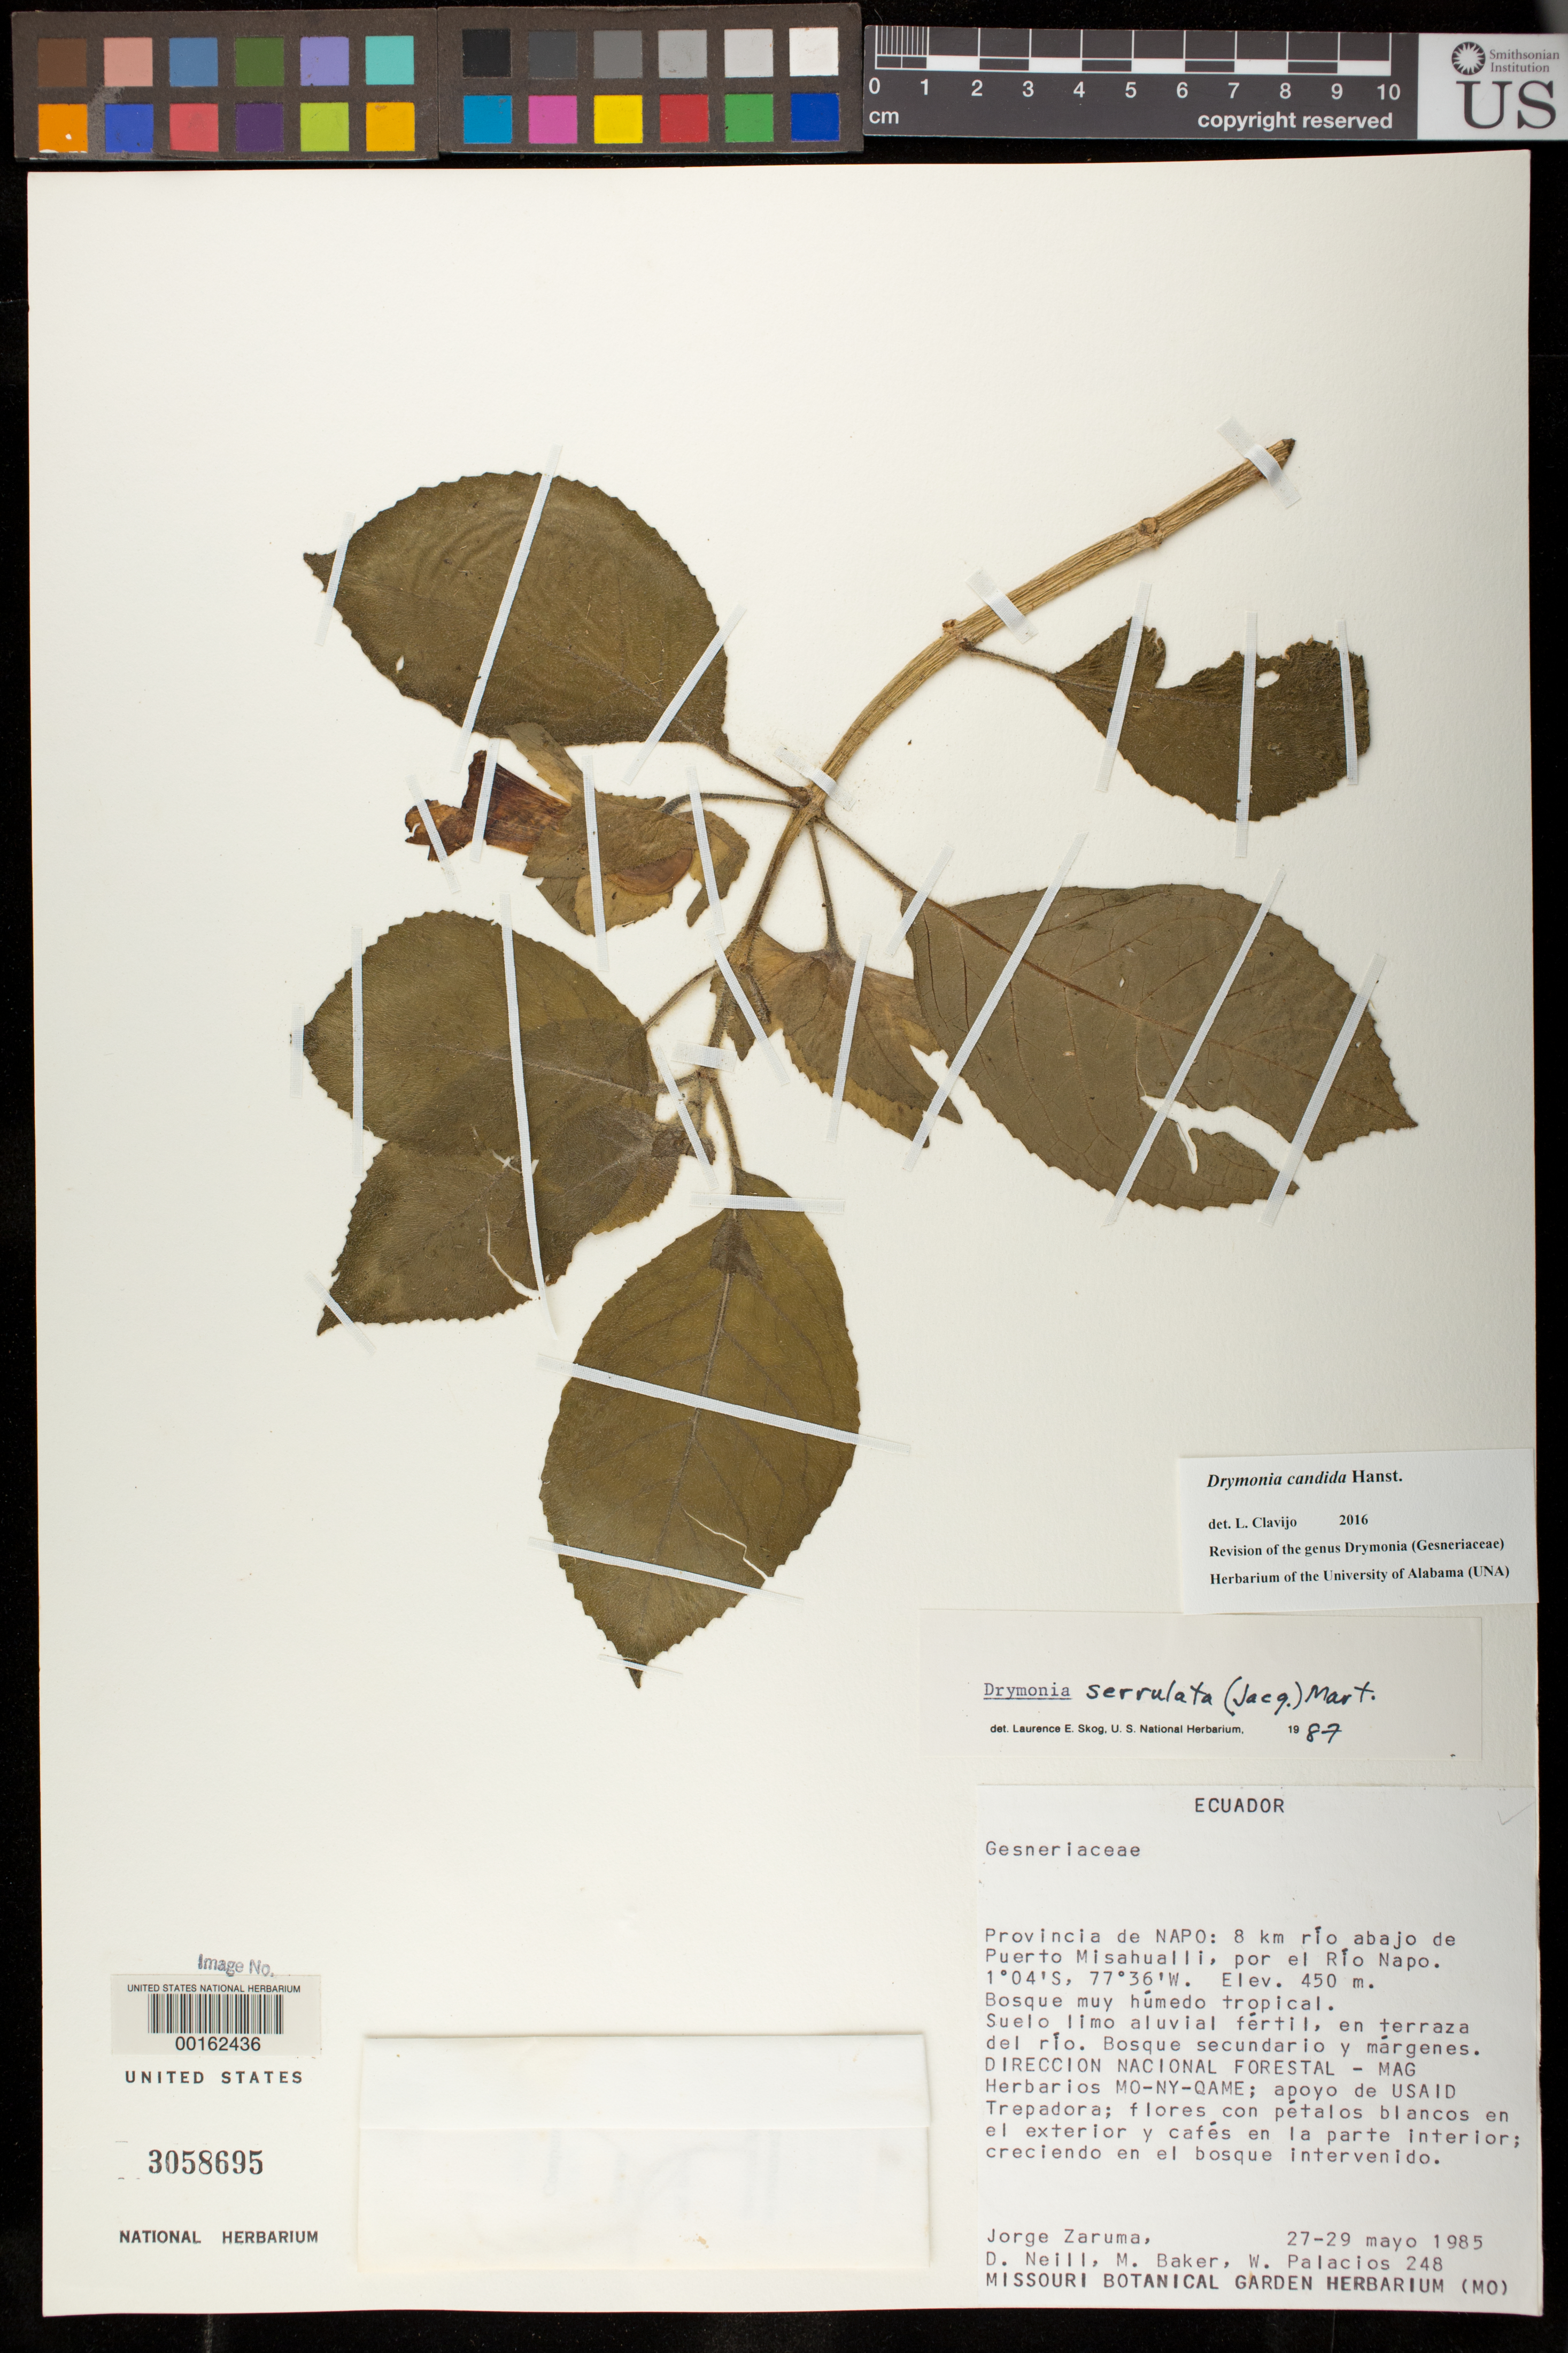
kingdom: Plantae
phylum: Tracheophyta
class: Magnoliopsida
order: Lamiales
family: Gesneriaceae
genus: Drymonia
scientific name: Drymonia candida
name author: Hanst.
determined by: Clavijo, L.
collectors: J. Zaruma & et al.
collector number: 248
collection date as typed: May 1985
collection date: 1985-05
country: Ecuador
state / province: Napo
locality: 8 km river below Puerto Misahualli, along Rio Napo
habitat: Very humid tropical forest, ... , secondary forest and remnants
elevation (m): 450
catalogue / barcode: US 3058695